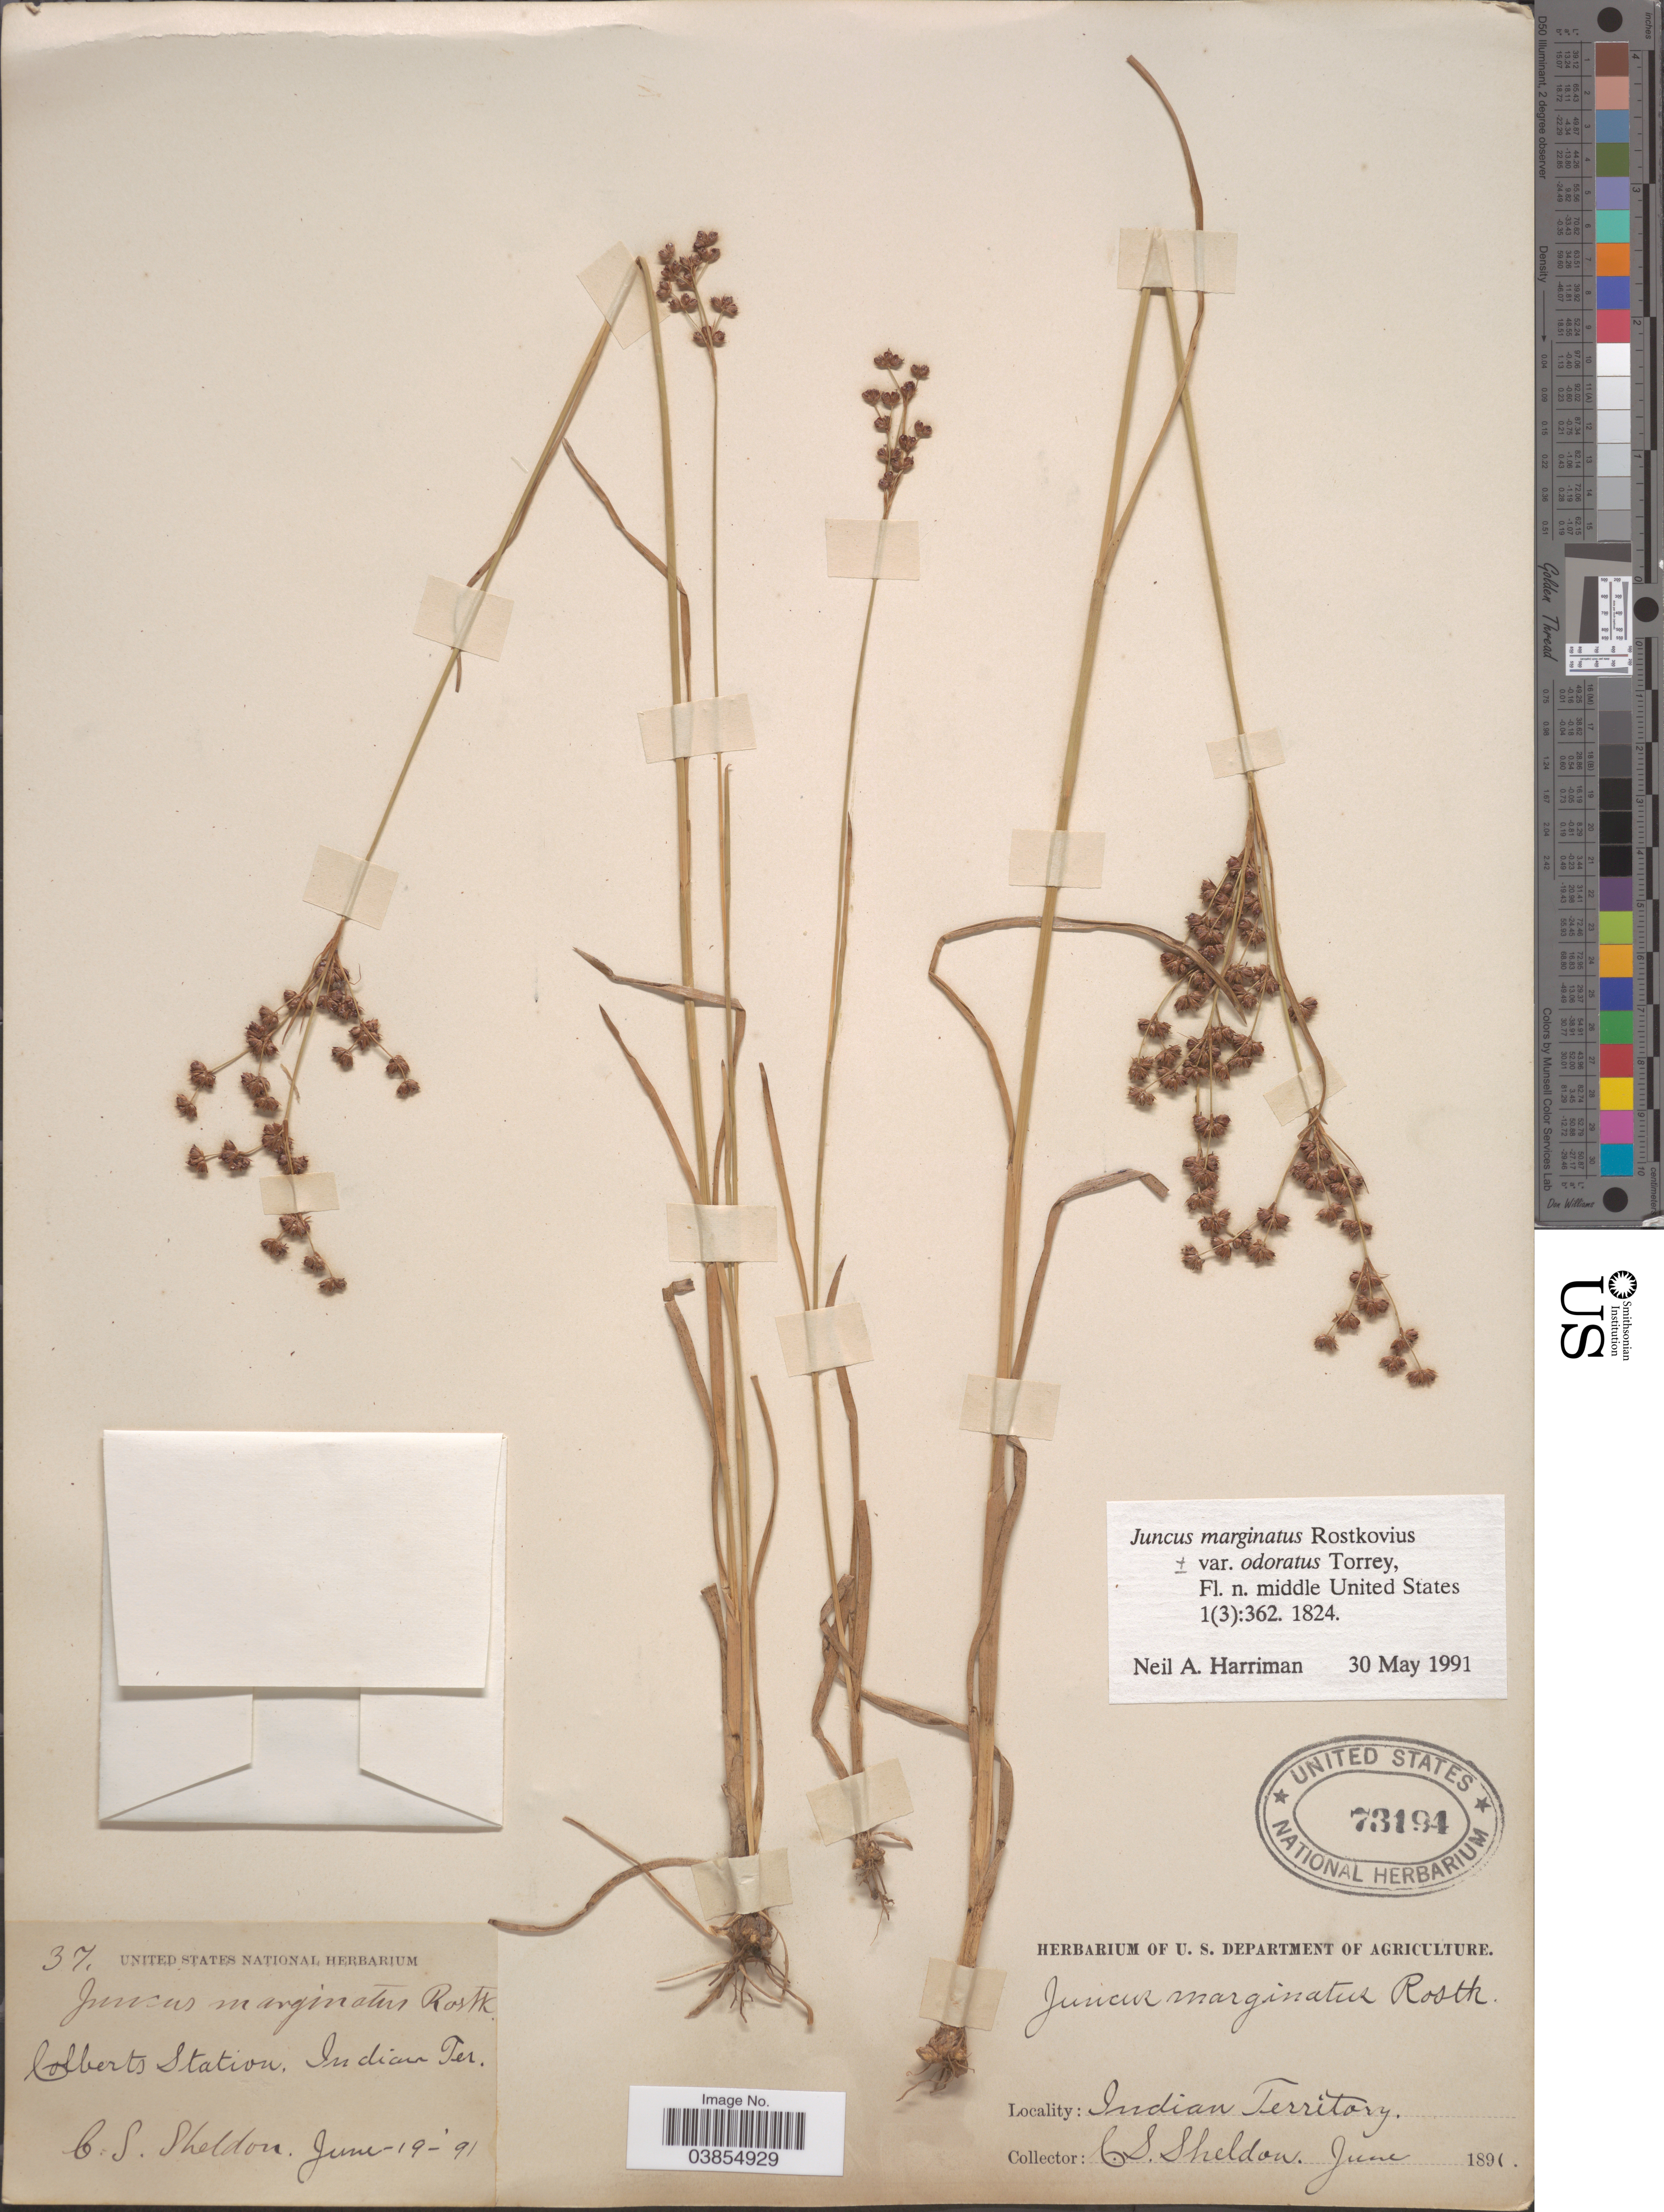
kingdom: Plantae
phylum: Tracheophyta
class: Liliopsida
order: Poales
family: Juncaceae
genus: Juncus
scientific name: Juncus marginatus var. odoratus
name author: Torr.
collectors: C. S. Sheldon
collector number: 37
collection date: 1891-06-19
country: United States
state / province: Oklahoma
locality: Colberts Station, Indian Territory.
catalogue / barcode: US 73194